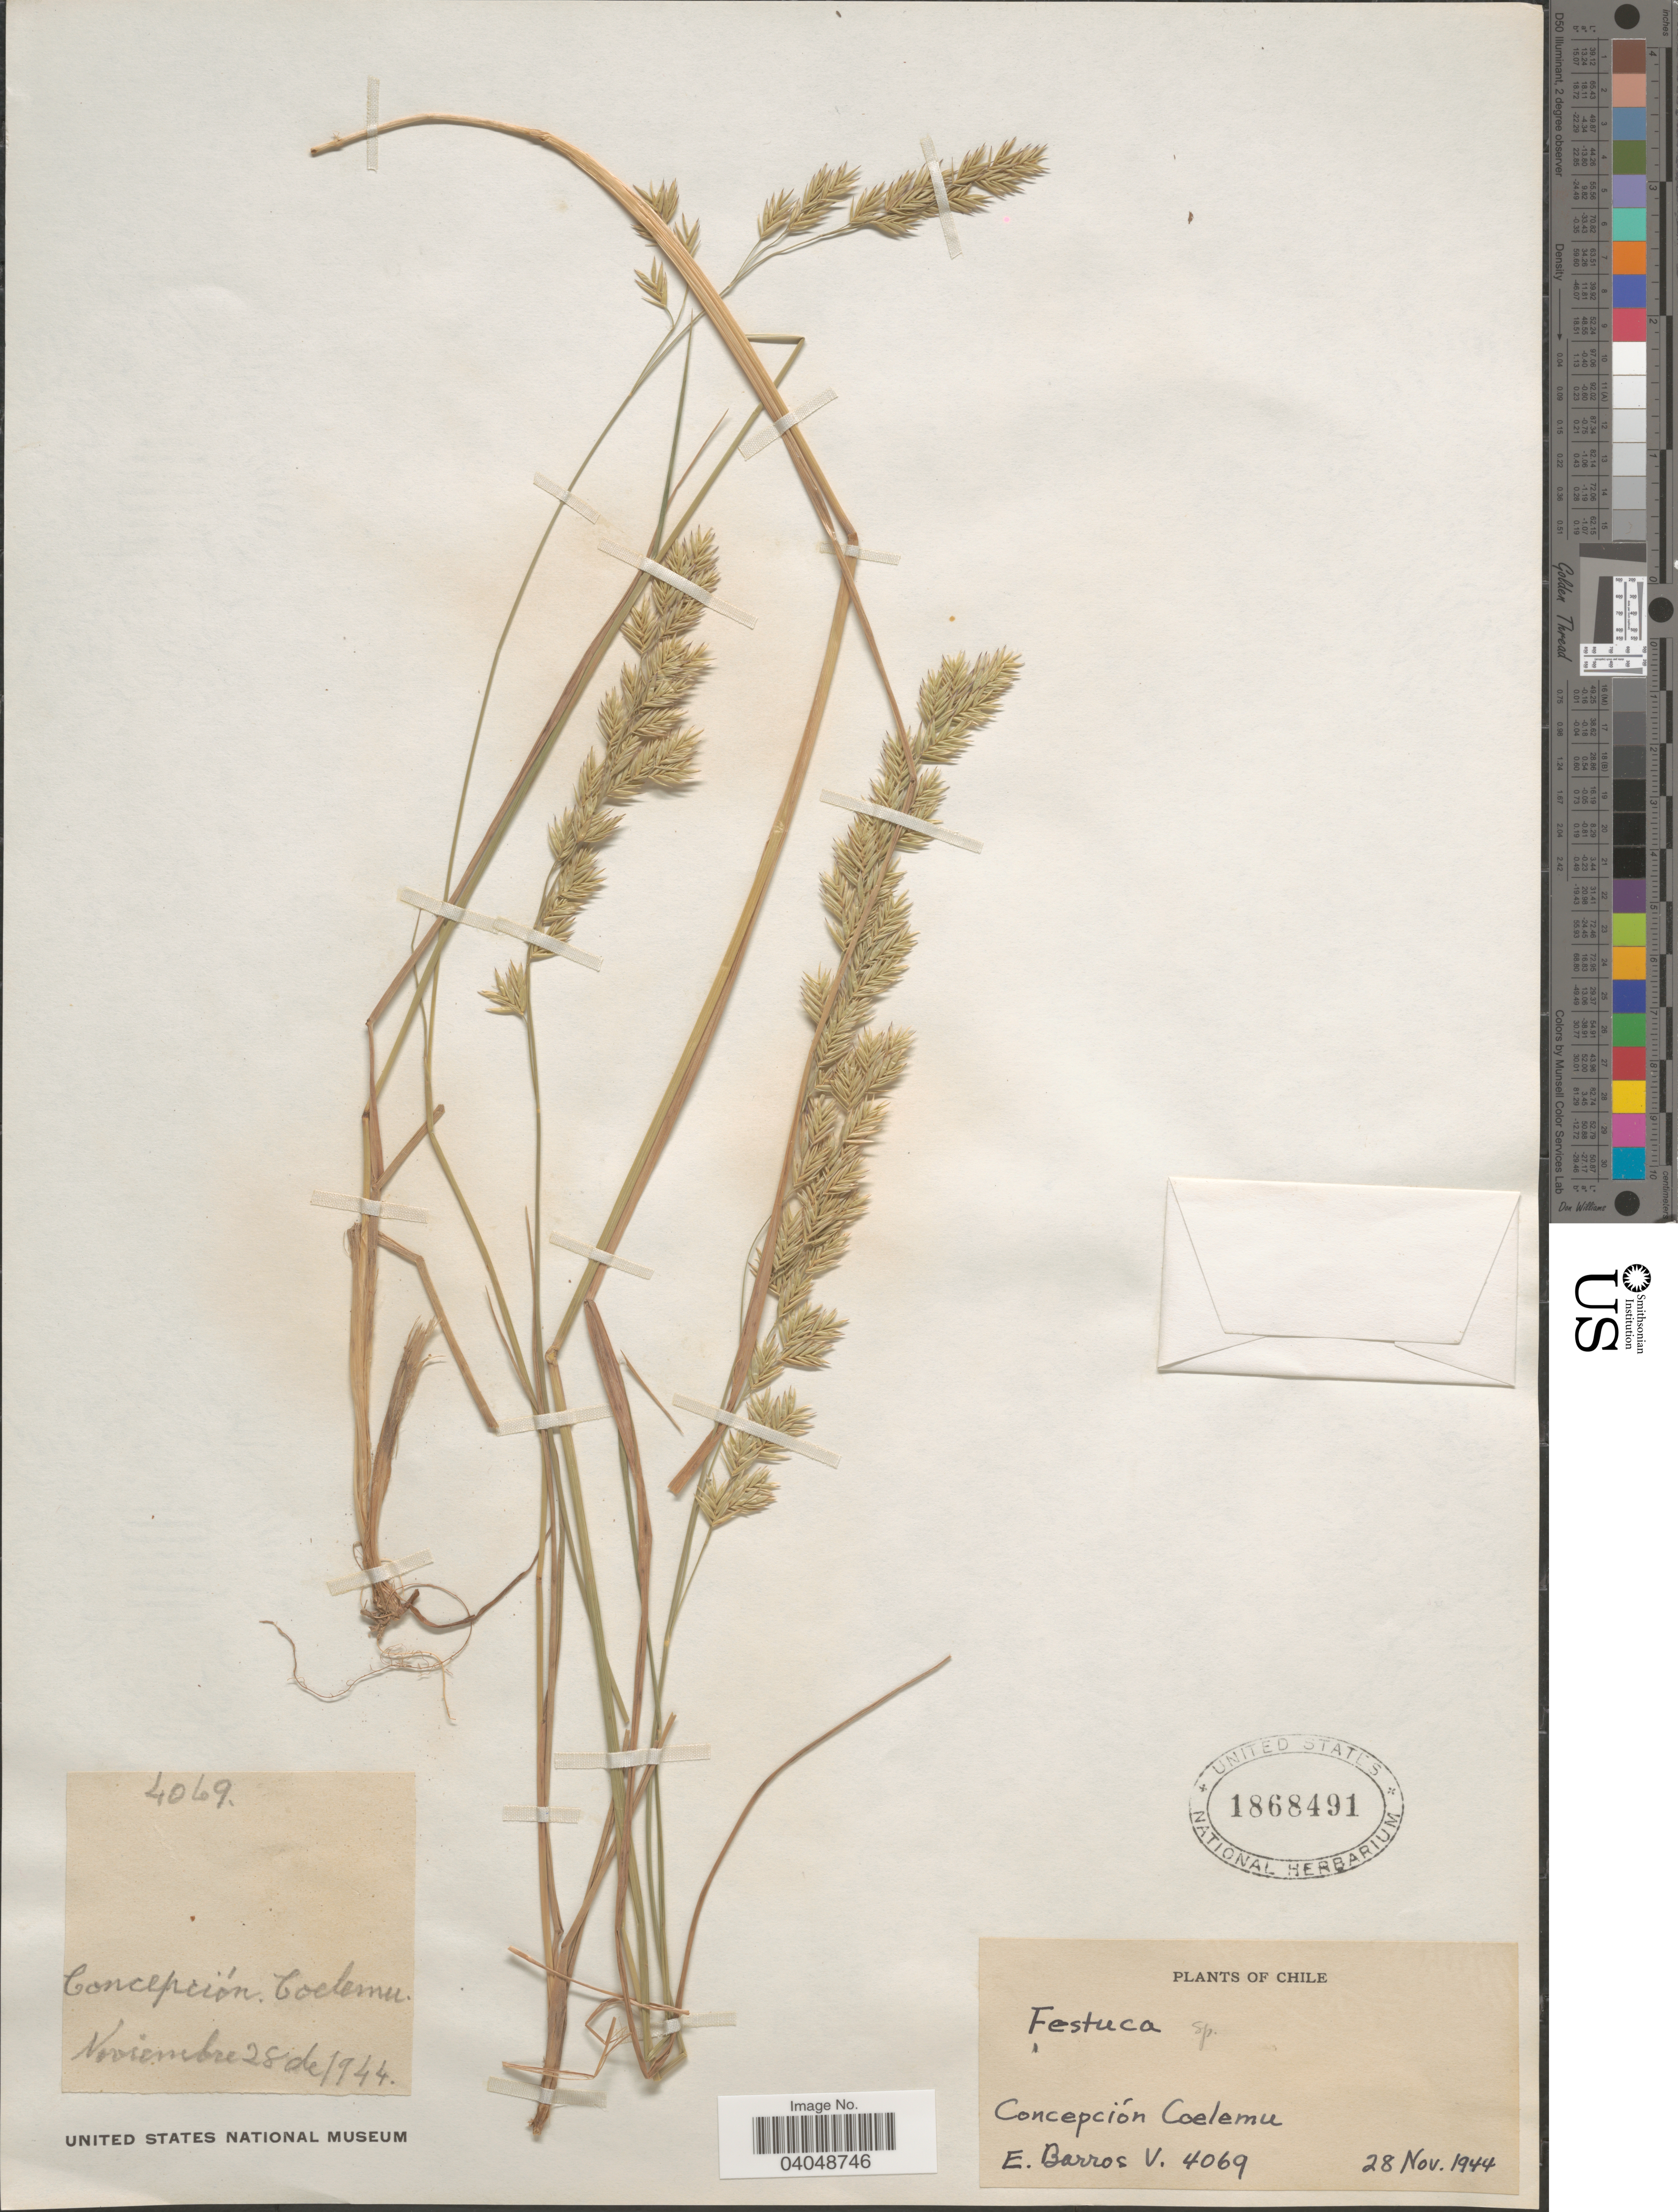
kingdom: Plantae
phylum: Tracheophyta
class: Liliopsida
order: Poales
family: Poaceae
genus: Festuca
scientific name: Festuca sp.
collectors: E. Barros V.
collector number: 4069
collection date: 1944-11-28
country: Chile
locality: Concepción Coelemu.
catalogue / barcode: US 1868491